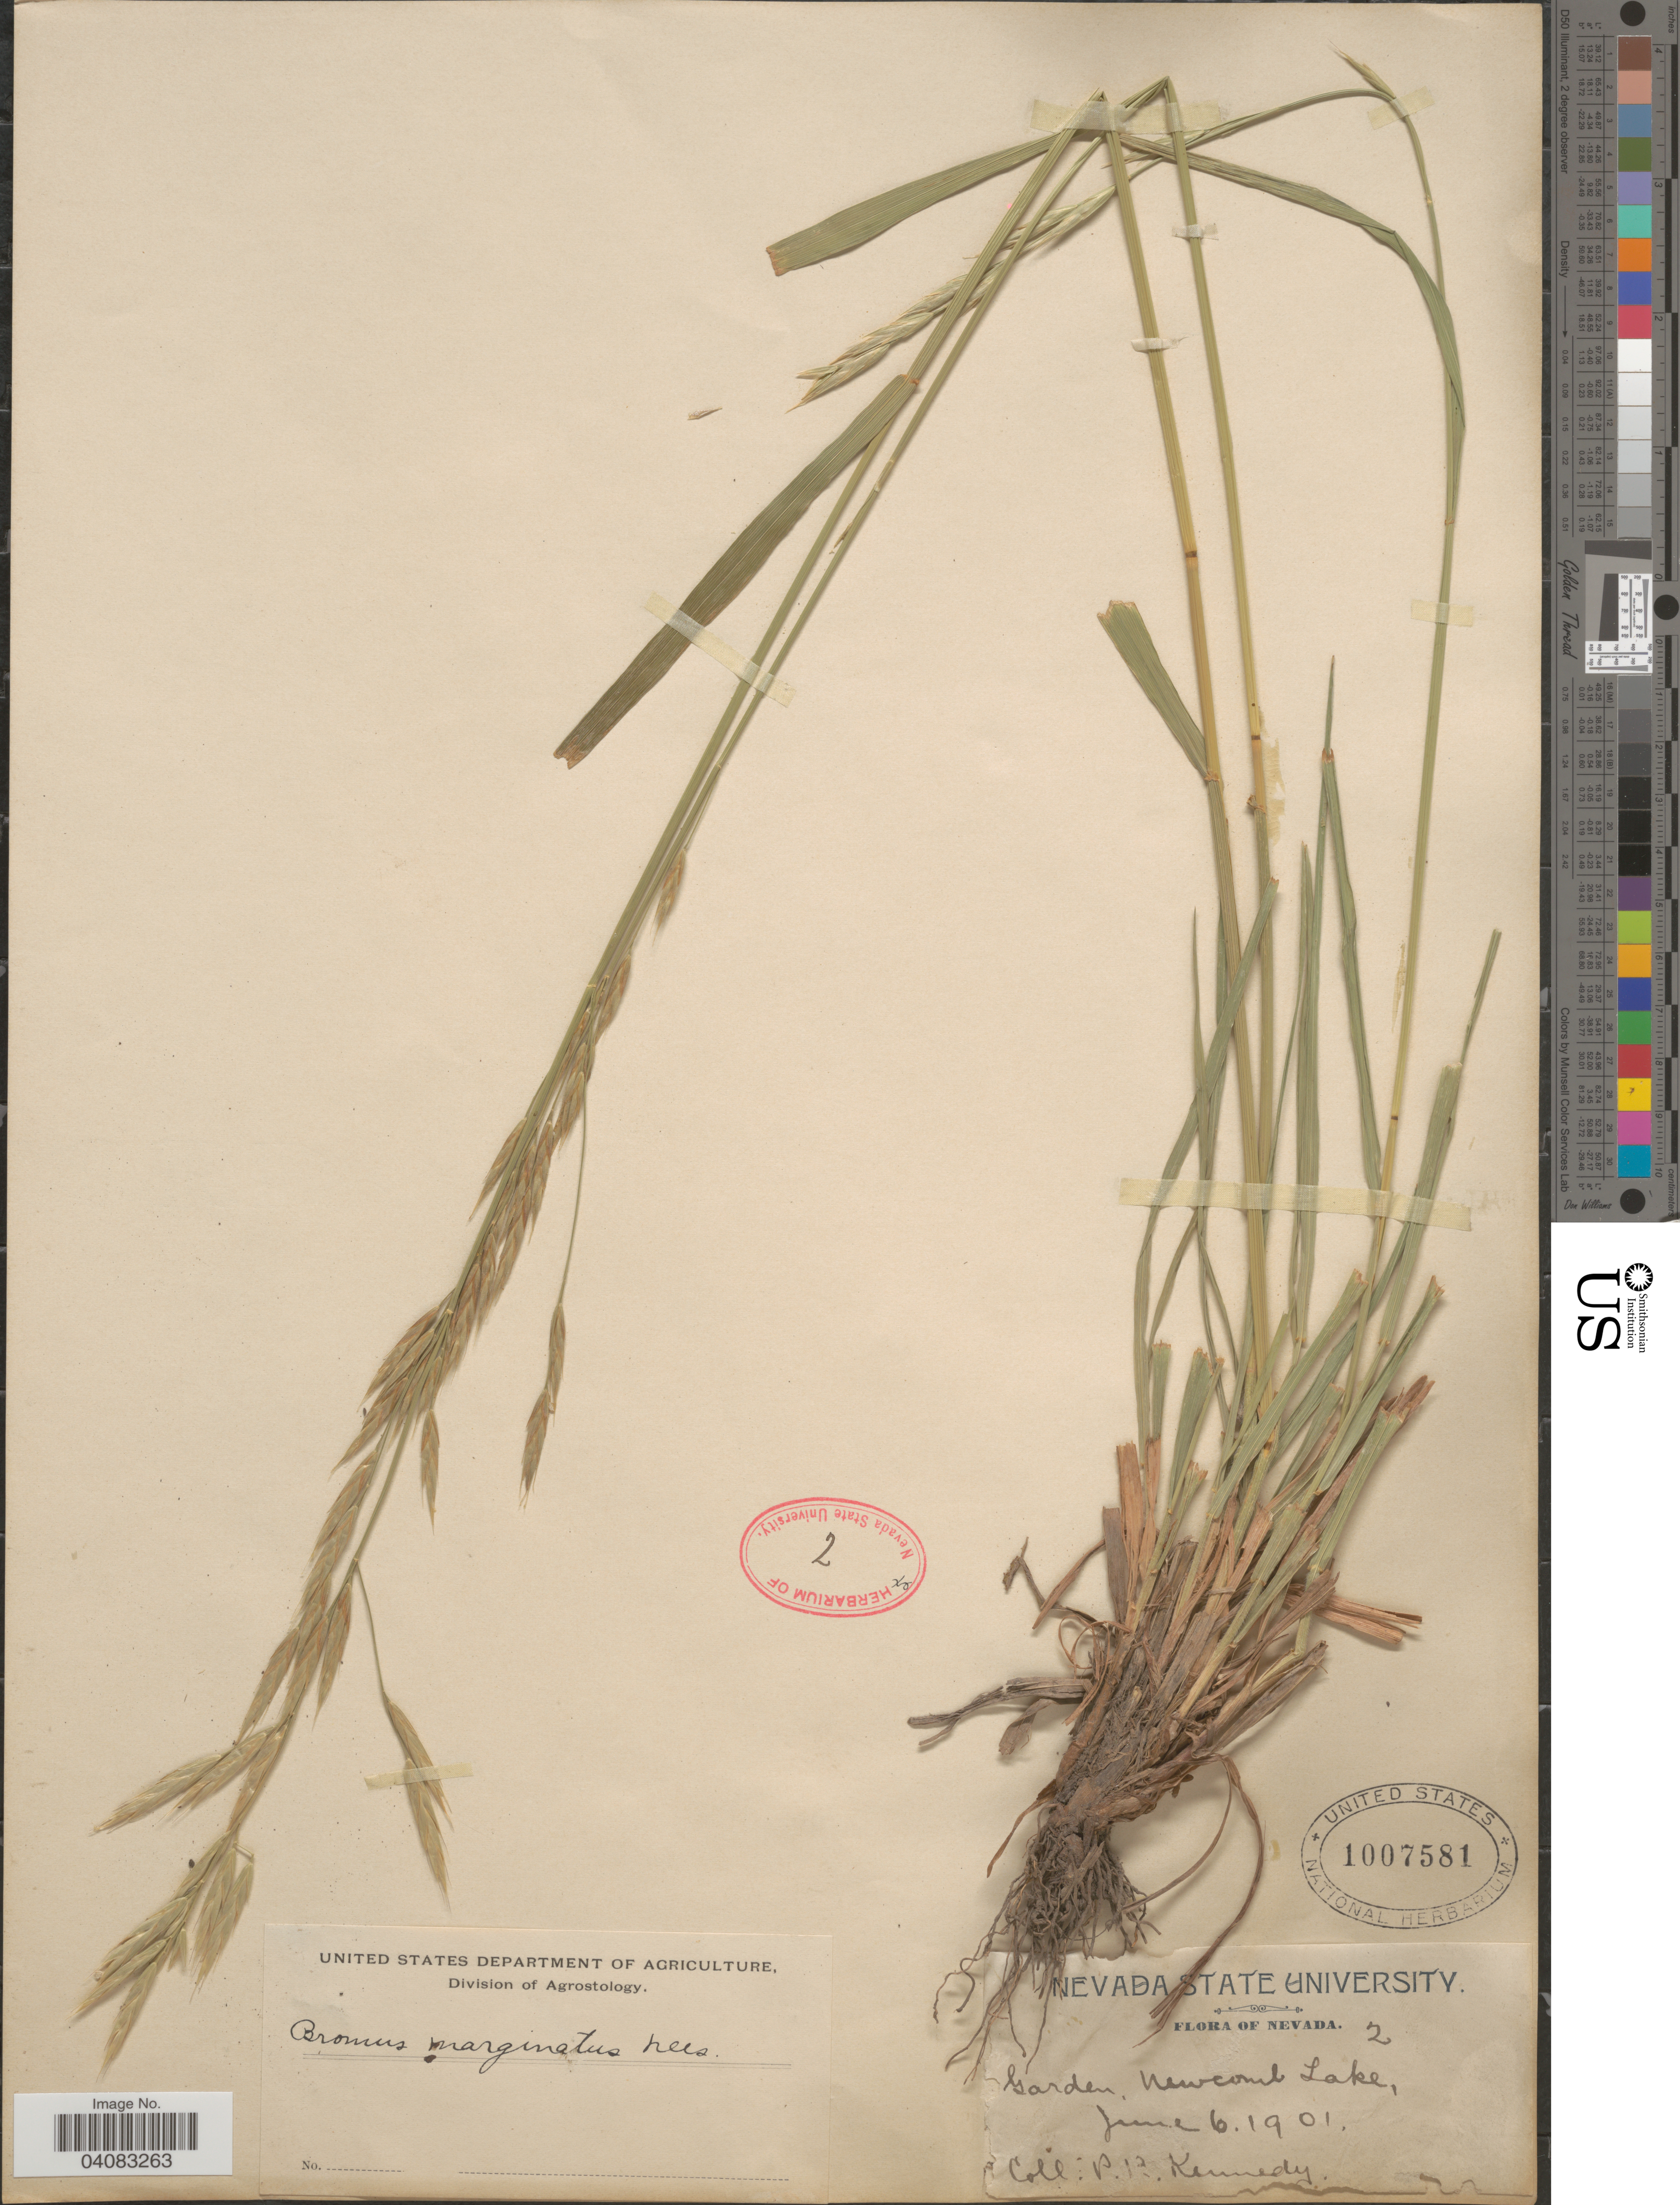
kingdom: Plantae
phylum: Tracheophyta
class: Liliopsida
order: Poales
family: Poaceae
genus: Bromus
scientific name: Bromus marginatus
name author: Nees ex Steud.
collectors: P. B. Kennedy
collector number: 2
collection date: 1901-06-06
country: United States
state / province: Nevada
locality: Garden, Newcomb Lake.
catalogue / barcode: US 1007581